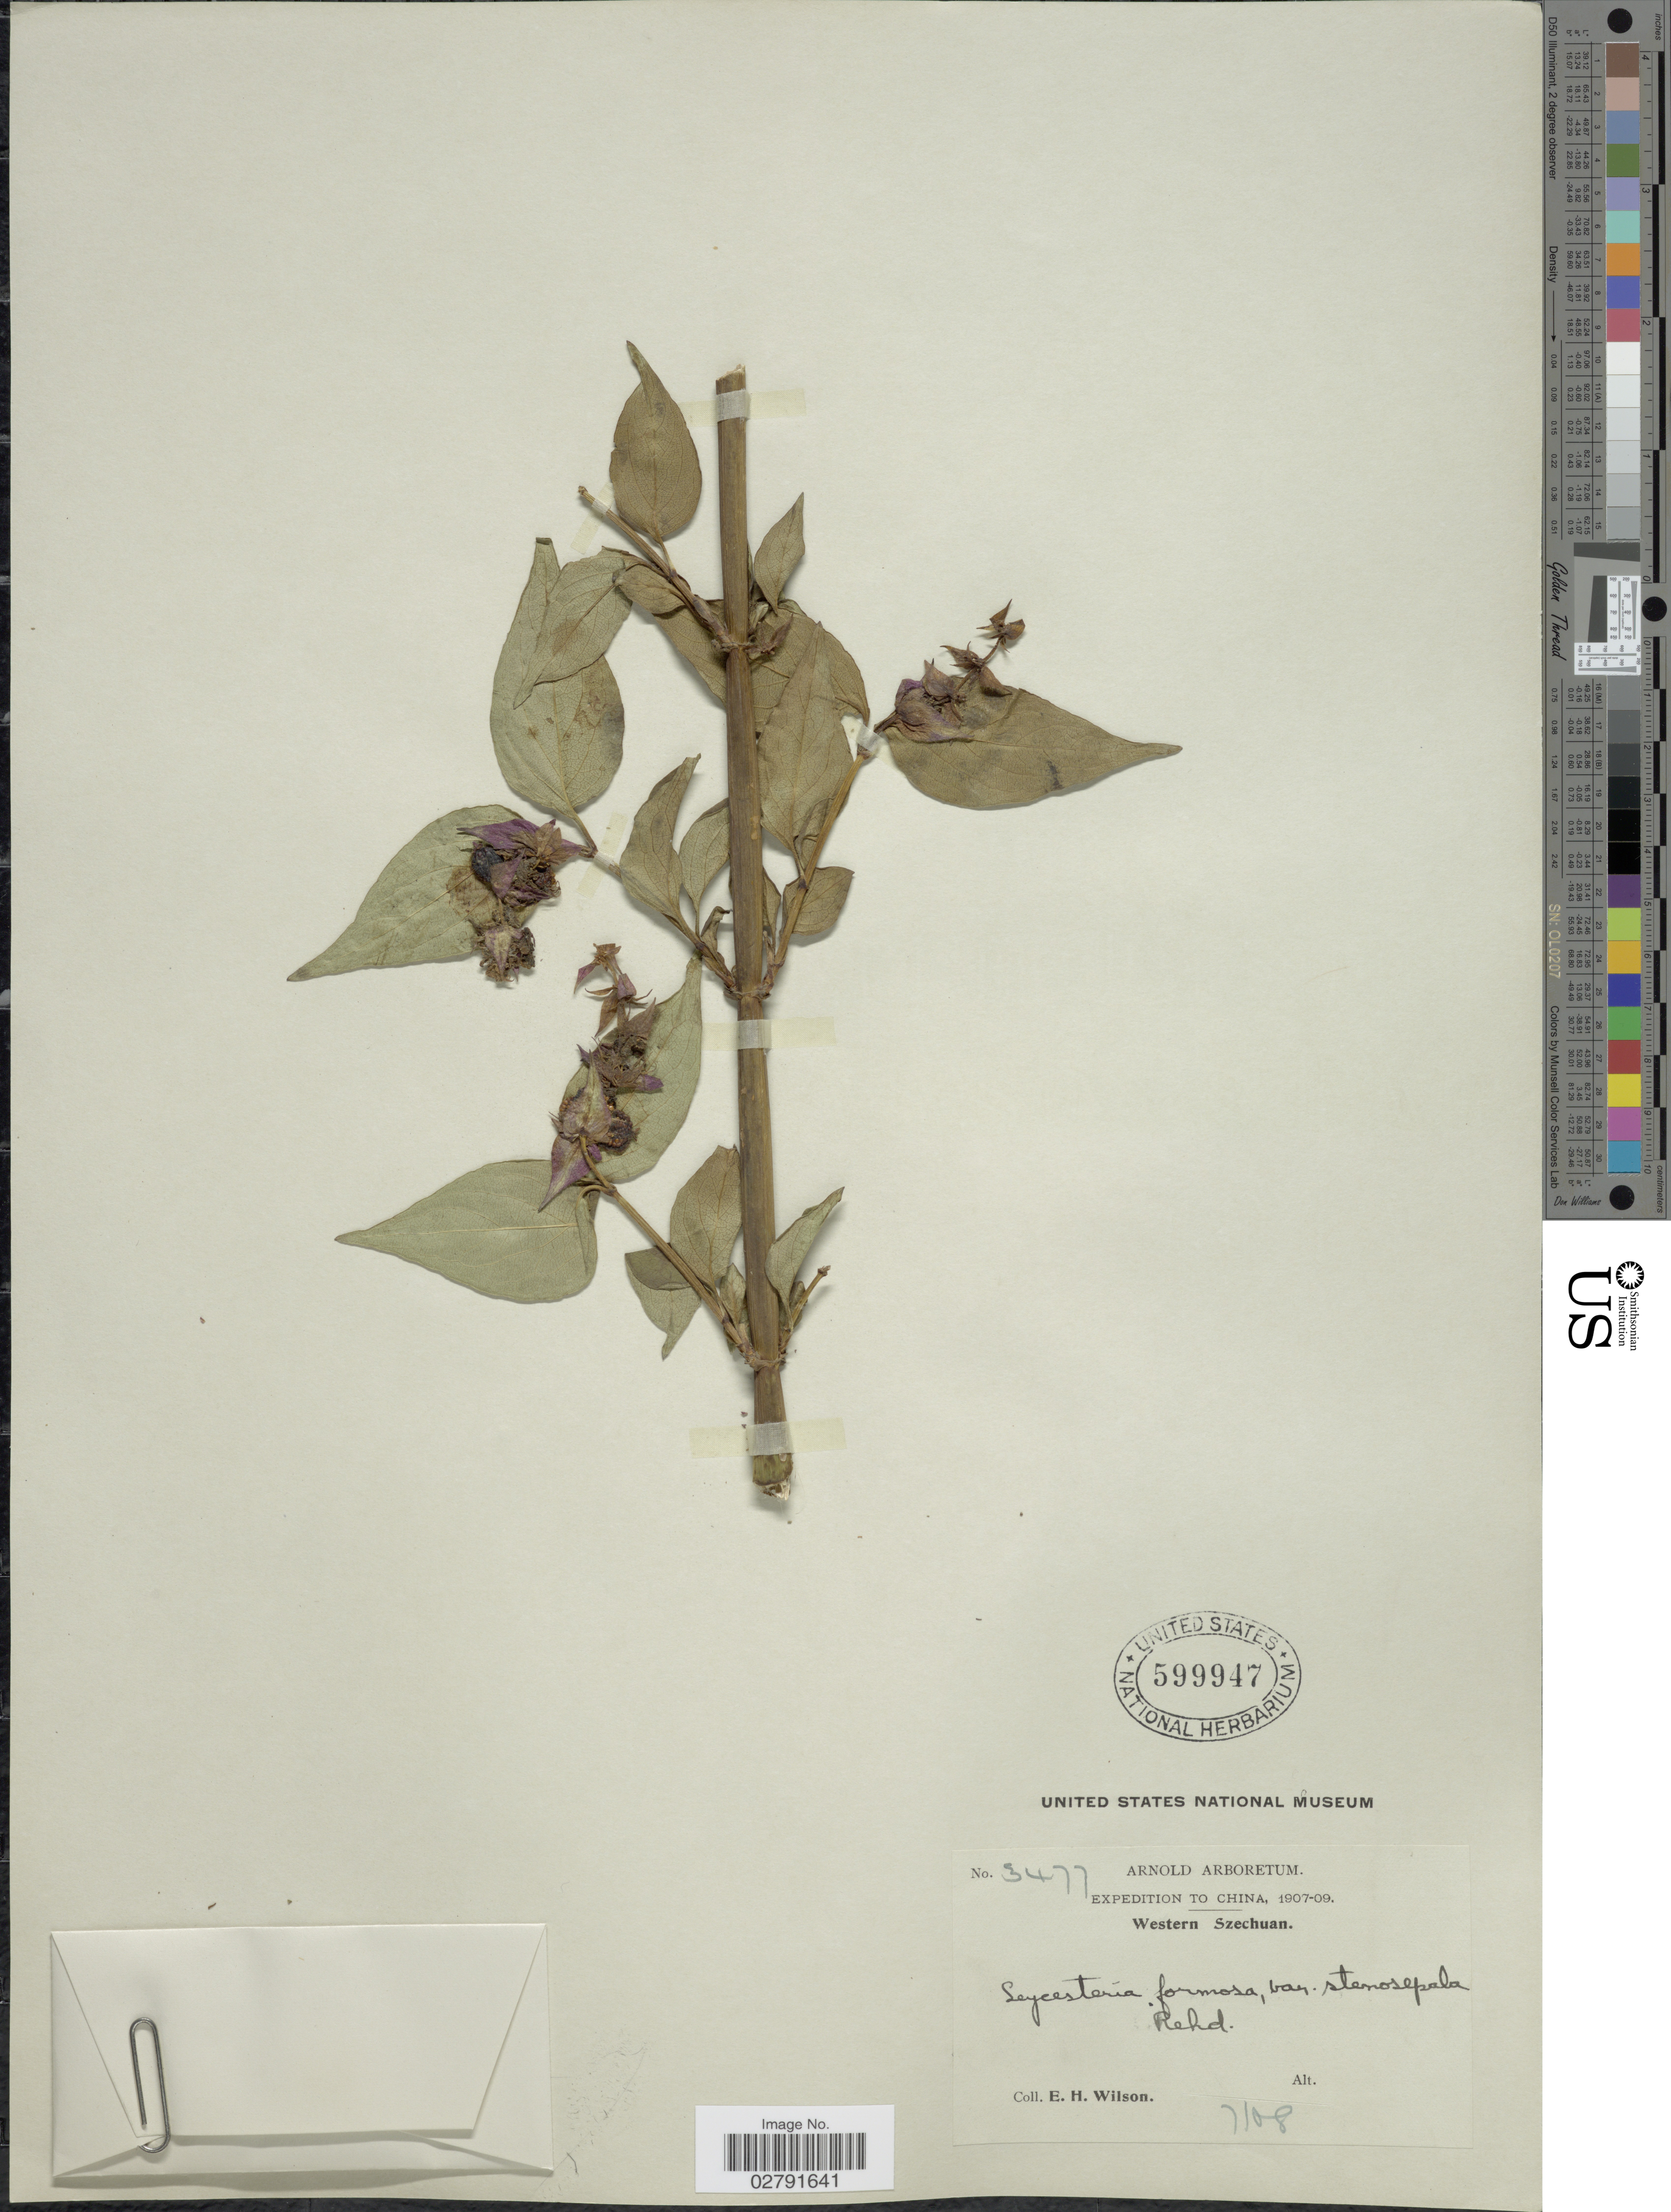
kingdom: Plantae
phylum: Tracheophyta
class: Magnoliopsida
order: Dipsacales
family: Caprifoliaceae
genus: Leycesteria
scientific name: Leycesteria formosa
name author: Wall.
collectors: E. Wilson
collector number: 3477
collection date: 1908-07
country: China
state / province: Sichuan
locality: Western Szechuan.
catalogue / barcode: US 599947